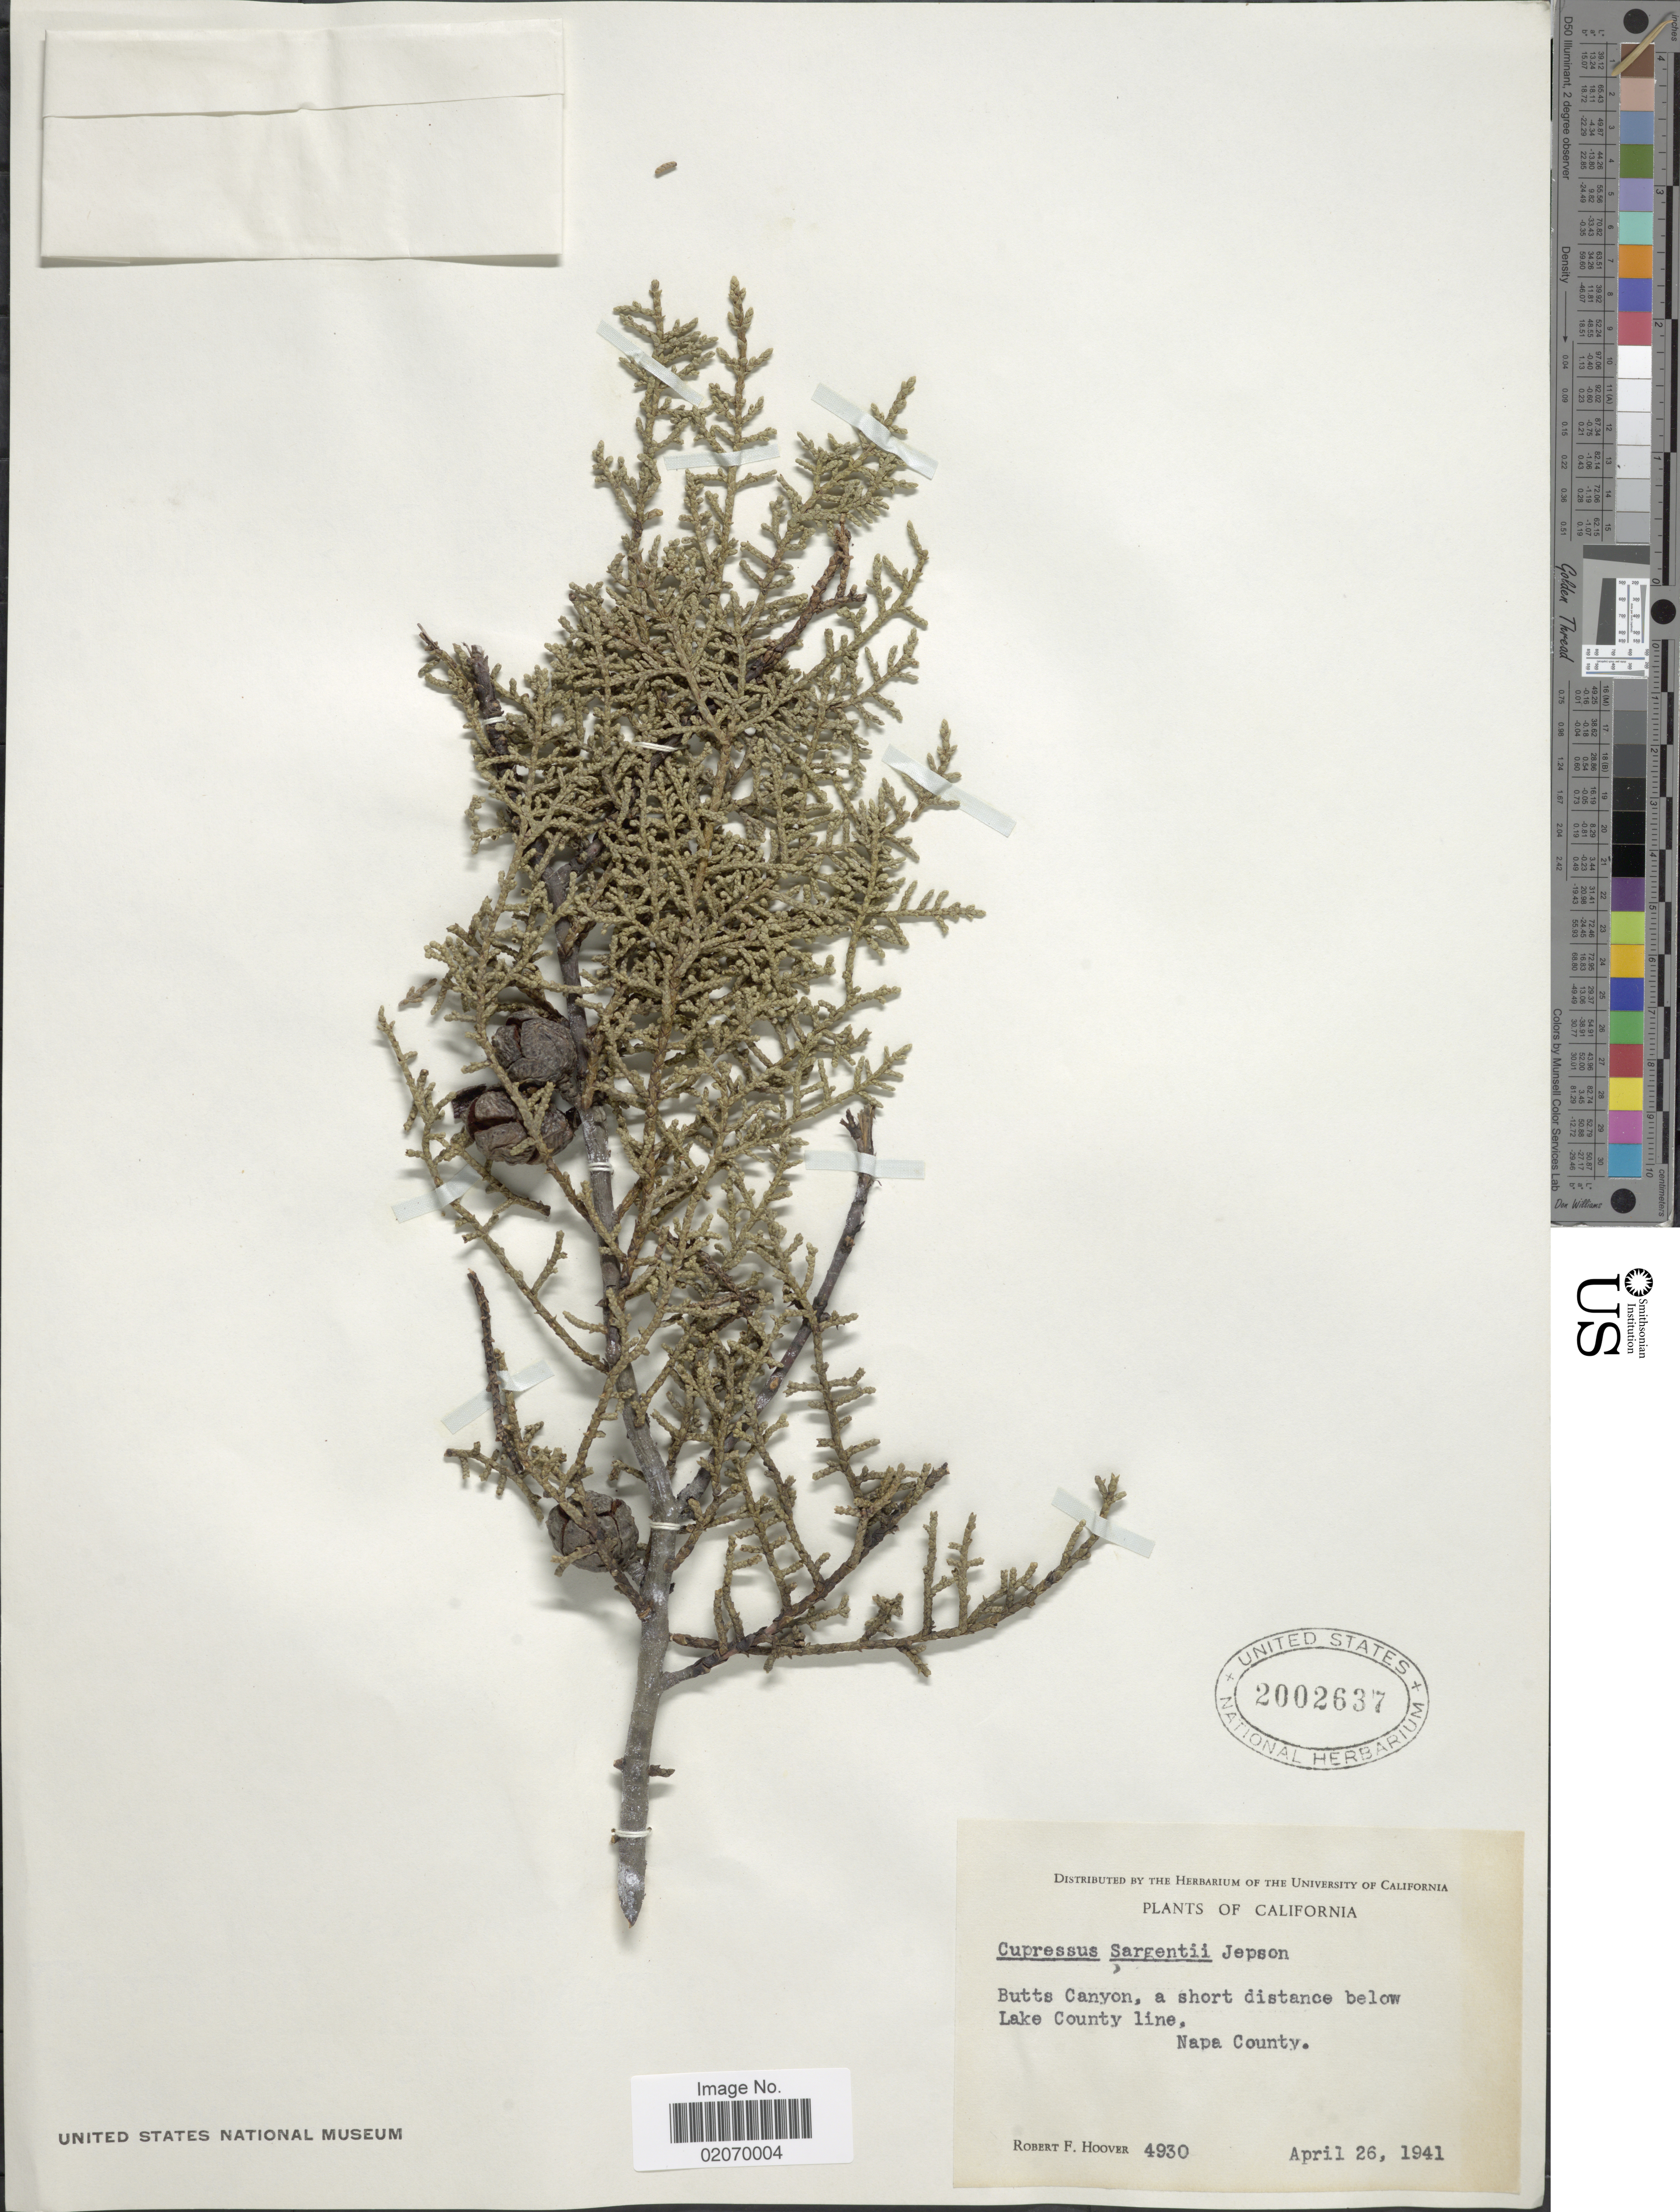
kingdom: Plantae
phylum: Tracheophyta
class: Pinopsida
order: Pinales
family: Cupressaceae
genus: Hesperocyparis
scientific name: Hesperocyparis sargentii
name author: (Jeps.) Bartel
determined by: (US) Smithsonian Institution - National Museum of Natural History - Department of Botany (UNITED STATES)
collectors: R. F. Hoover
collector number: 4930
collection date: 1941-04-26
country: United States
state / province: California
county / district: Napa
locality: Butts Canyon, a short distance below Lake County line, Napa County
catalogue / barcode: US 2002637